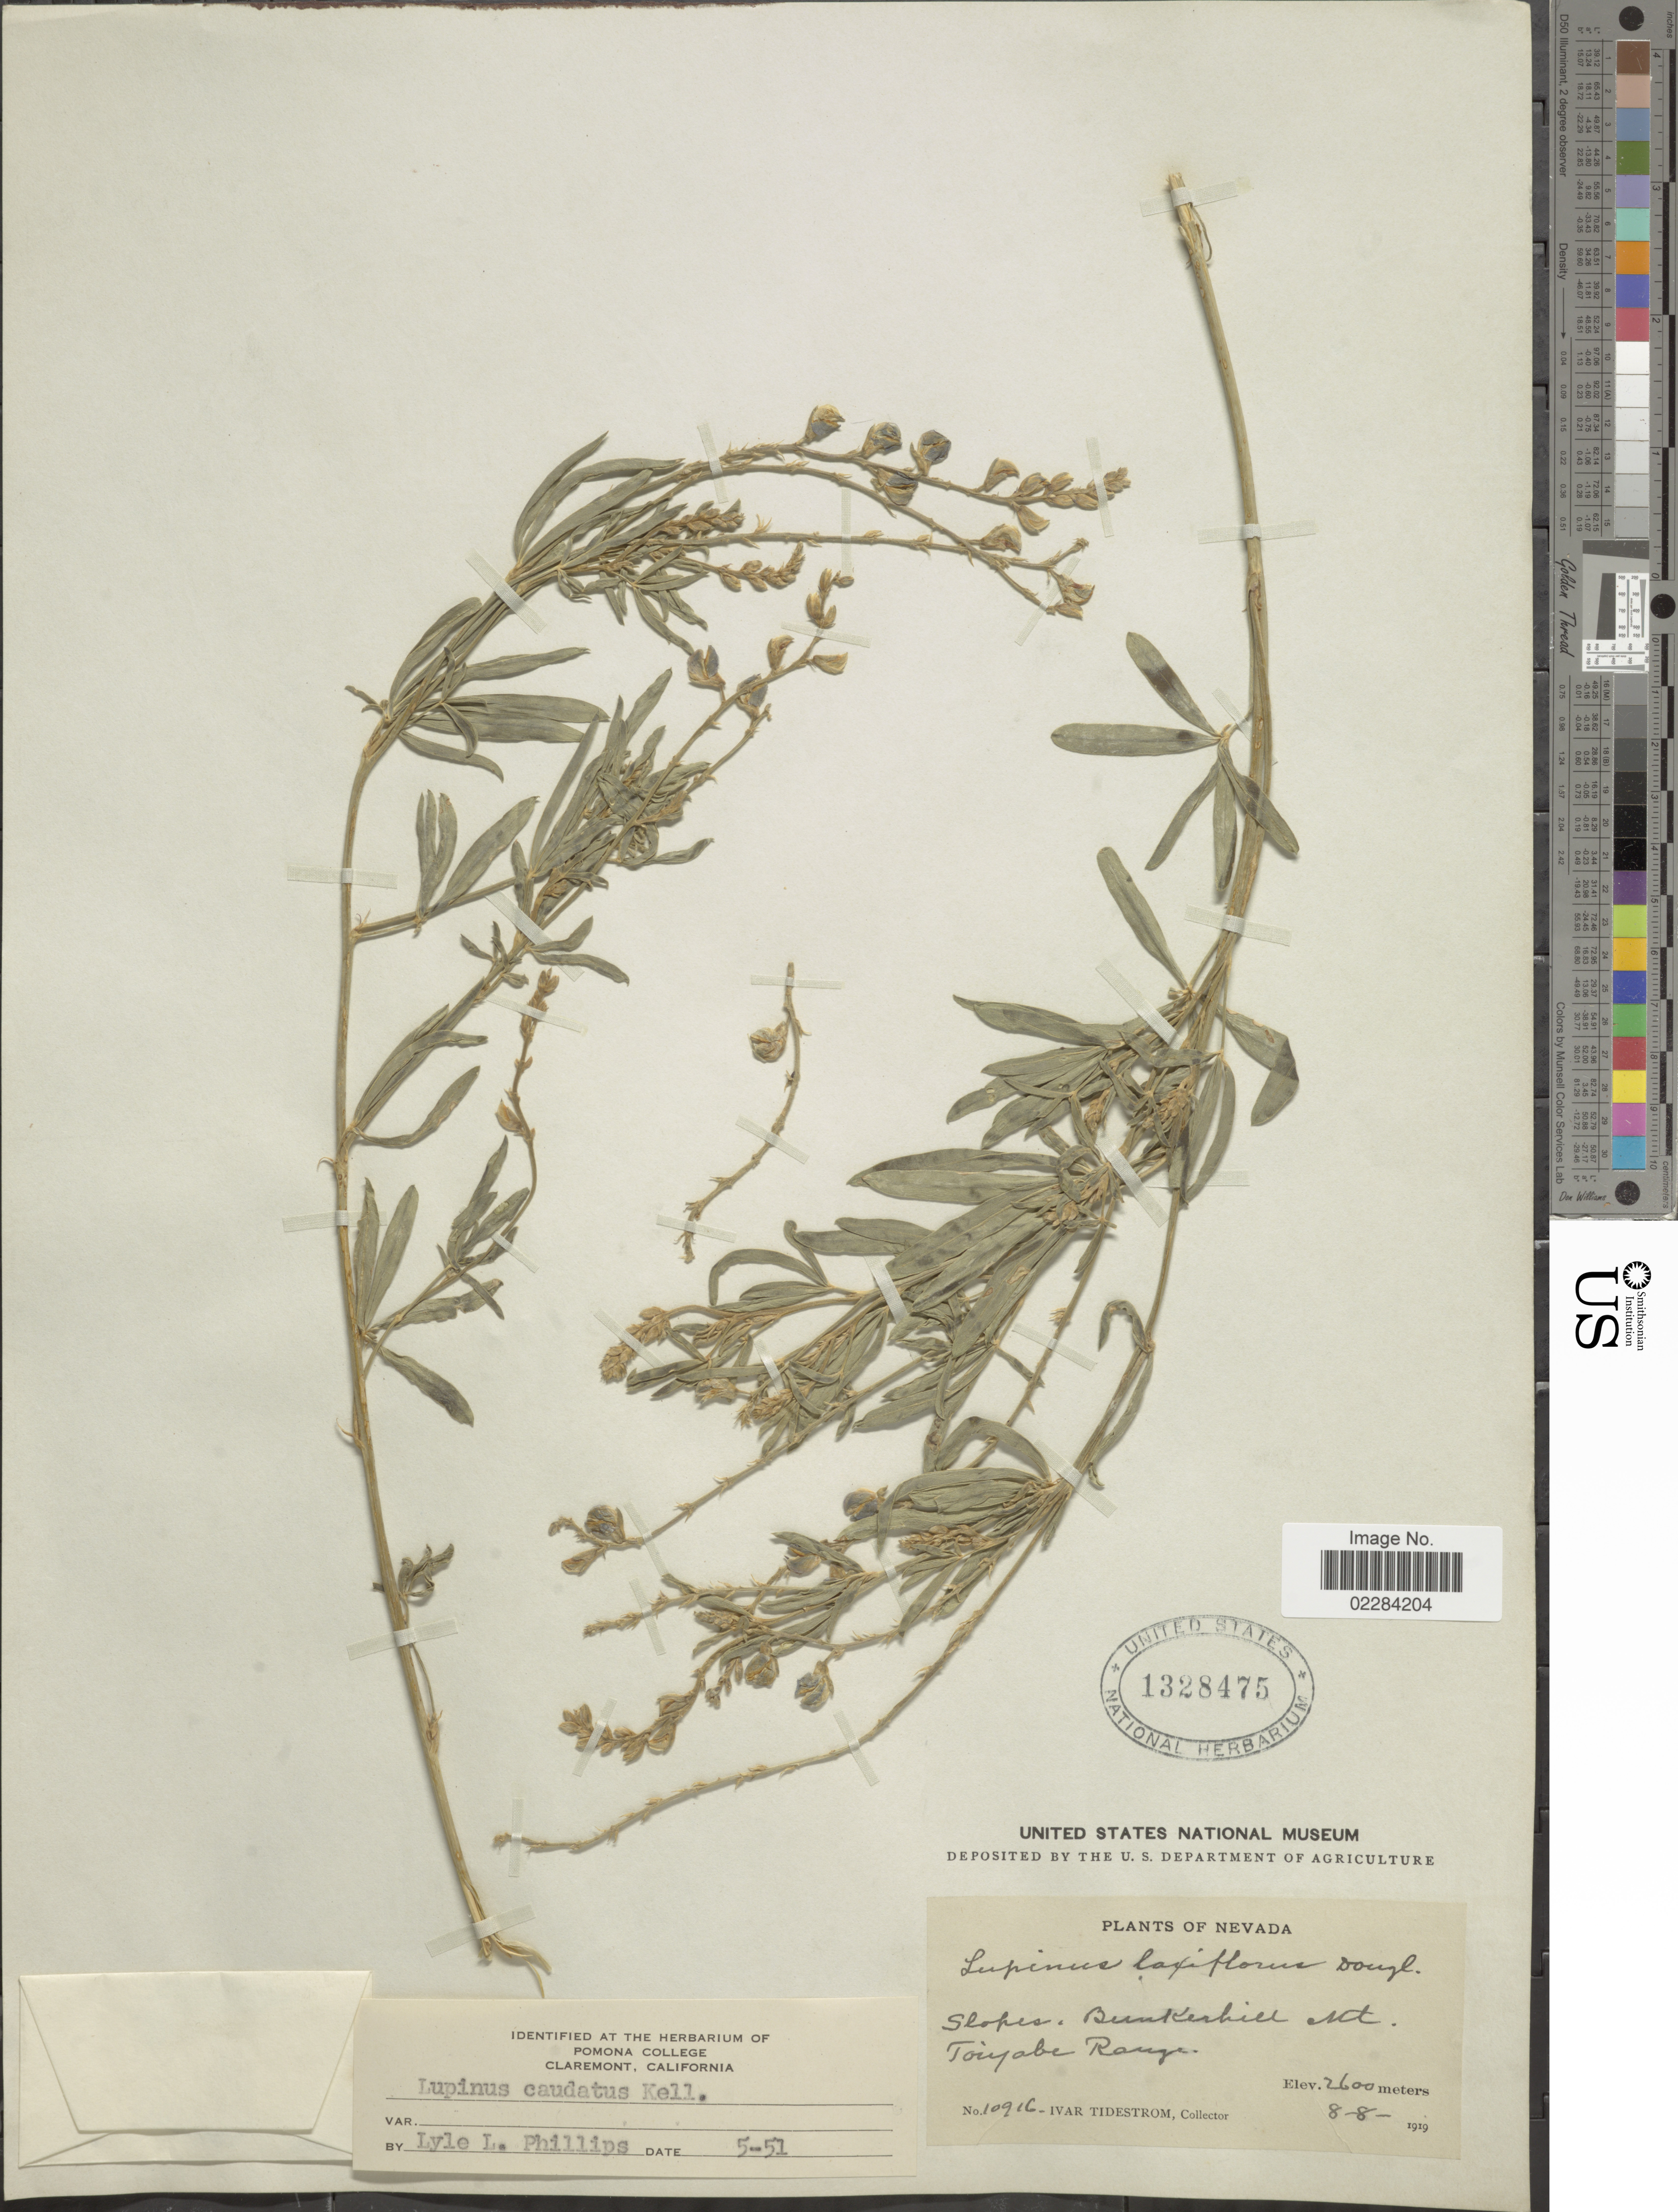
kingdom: Plantae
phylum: Tracheophyta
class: Magnoliopsida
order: Fabales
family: Fabaceae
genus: Lupinus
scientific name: Lupinus caudatus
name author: Kellogg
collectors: I. F. Tidestrom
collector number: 10916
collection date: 1919-08-08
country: United States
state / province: Nevada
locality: Bunkerhill Mt. Toiyabe Range.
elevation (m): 2600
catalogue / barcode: US 1328475